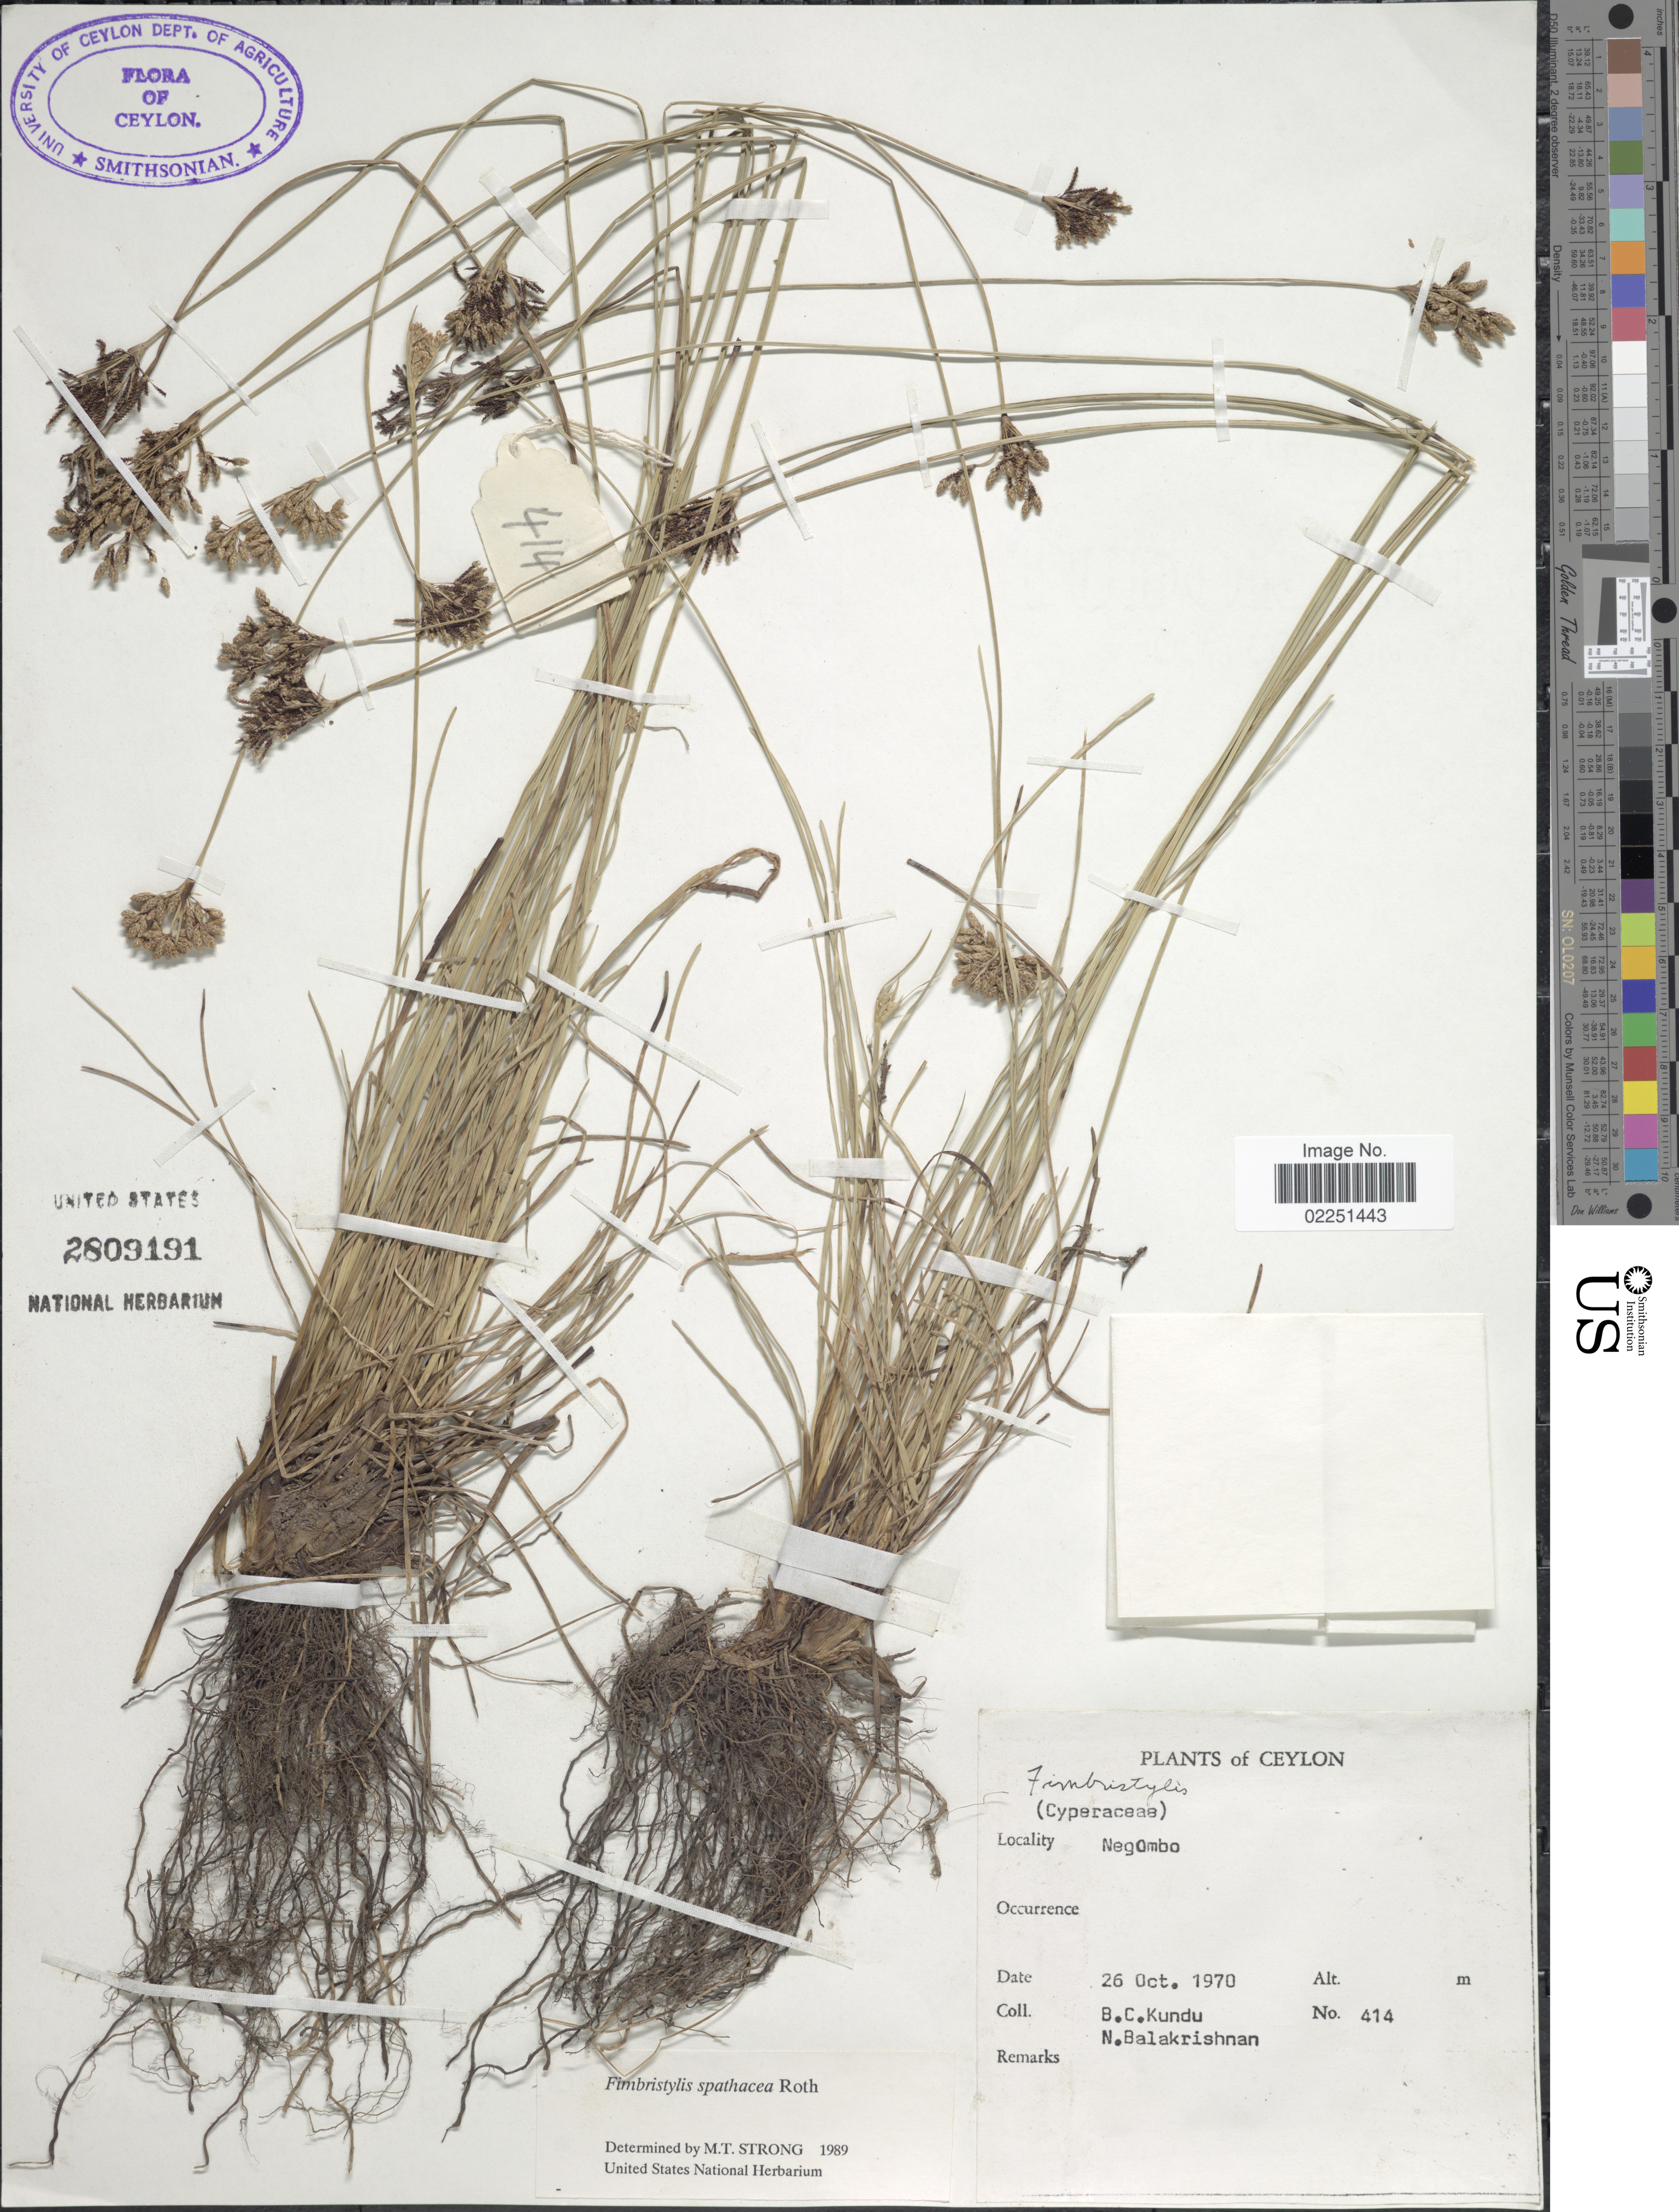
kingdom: Plantae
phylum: Tracheophyta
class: Liliopsida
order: Poales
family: Cyperaceae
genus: Fimbristylis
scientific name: Fimbristylis cymosa subsp. spathacea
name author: (Roth) T. Koyama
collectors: B. C. Kundu & N. Balakrishnan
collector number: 414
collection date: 1970-10-26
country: Sri Lanka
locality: Ceylon, Negombo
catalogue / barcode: US 2809191